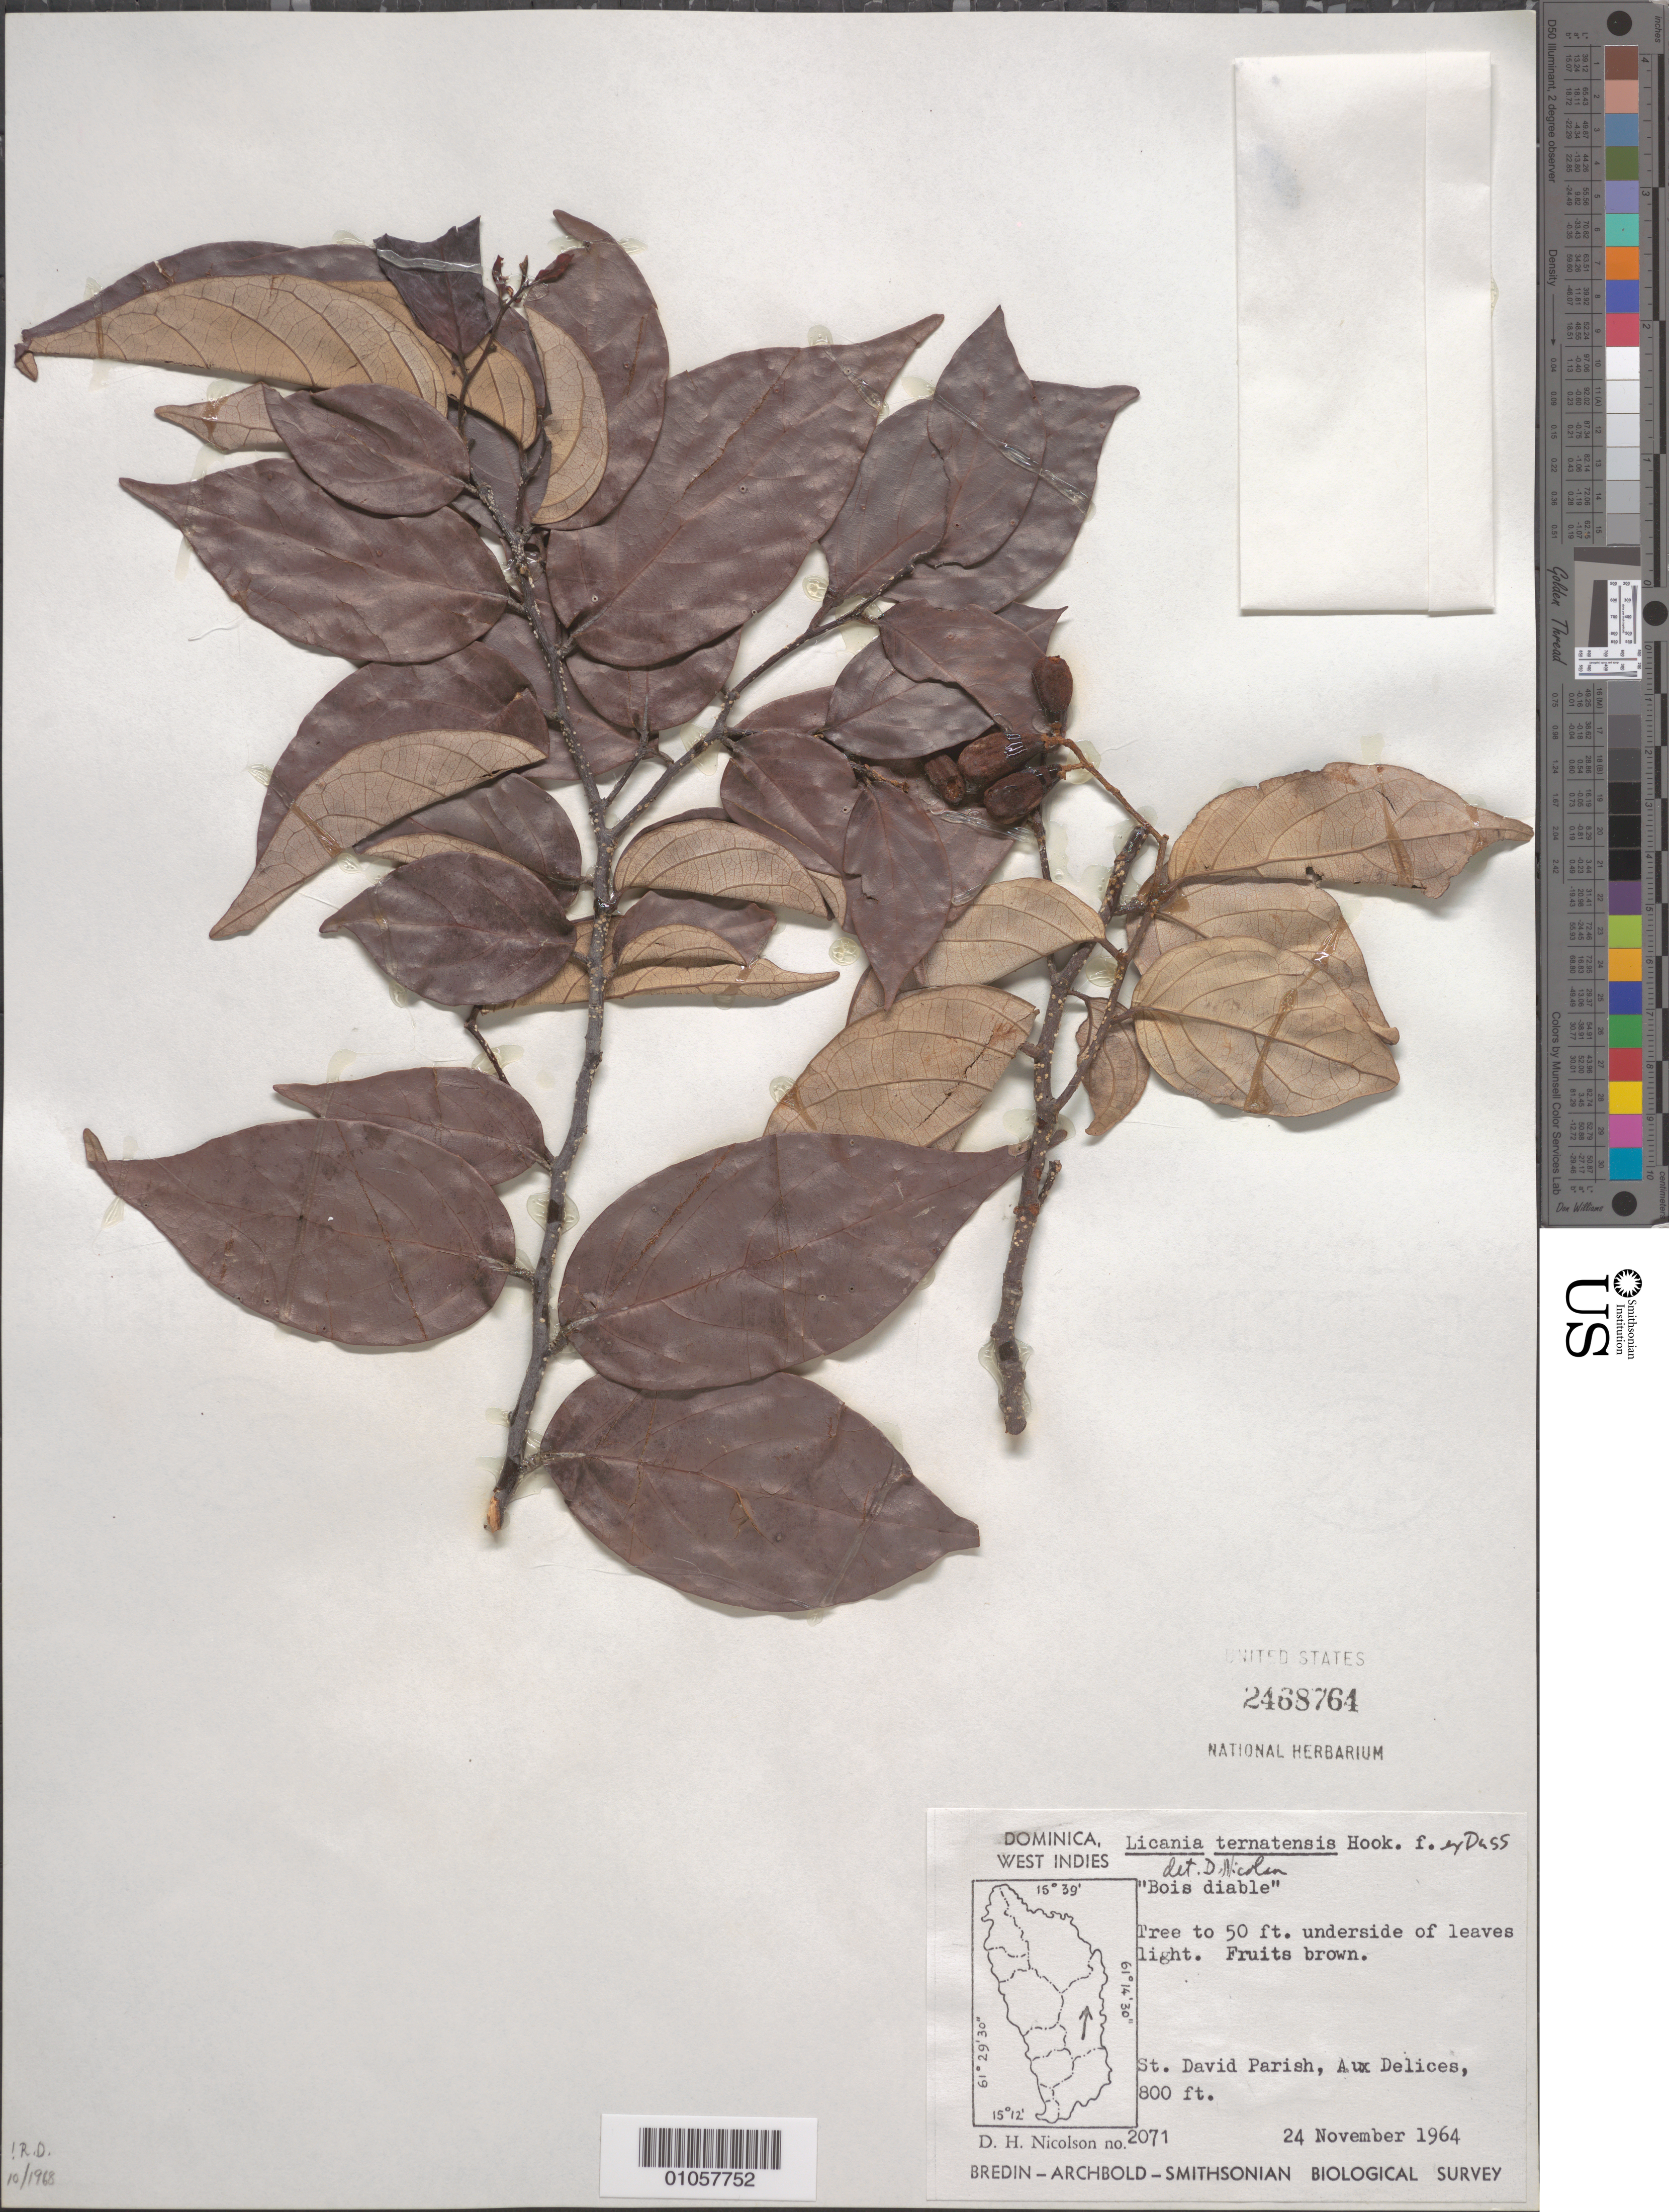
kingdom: Plantae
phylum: Tracheophyta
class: Magnoliopsida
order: Malpighiales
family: Chrysobalanaceae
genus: Licania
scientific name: Licania ternatensis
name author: Hook. f. ex Duss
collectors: D. H. Nicolson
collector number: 2071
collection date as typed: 24 Nov 1964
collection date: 1964-11-24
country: Dominica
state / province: St. David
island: Dominica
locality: Aux Delices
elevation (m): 244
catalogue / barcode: US 2468764